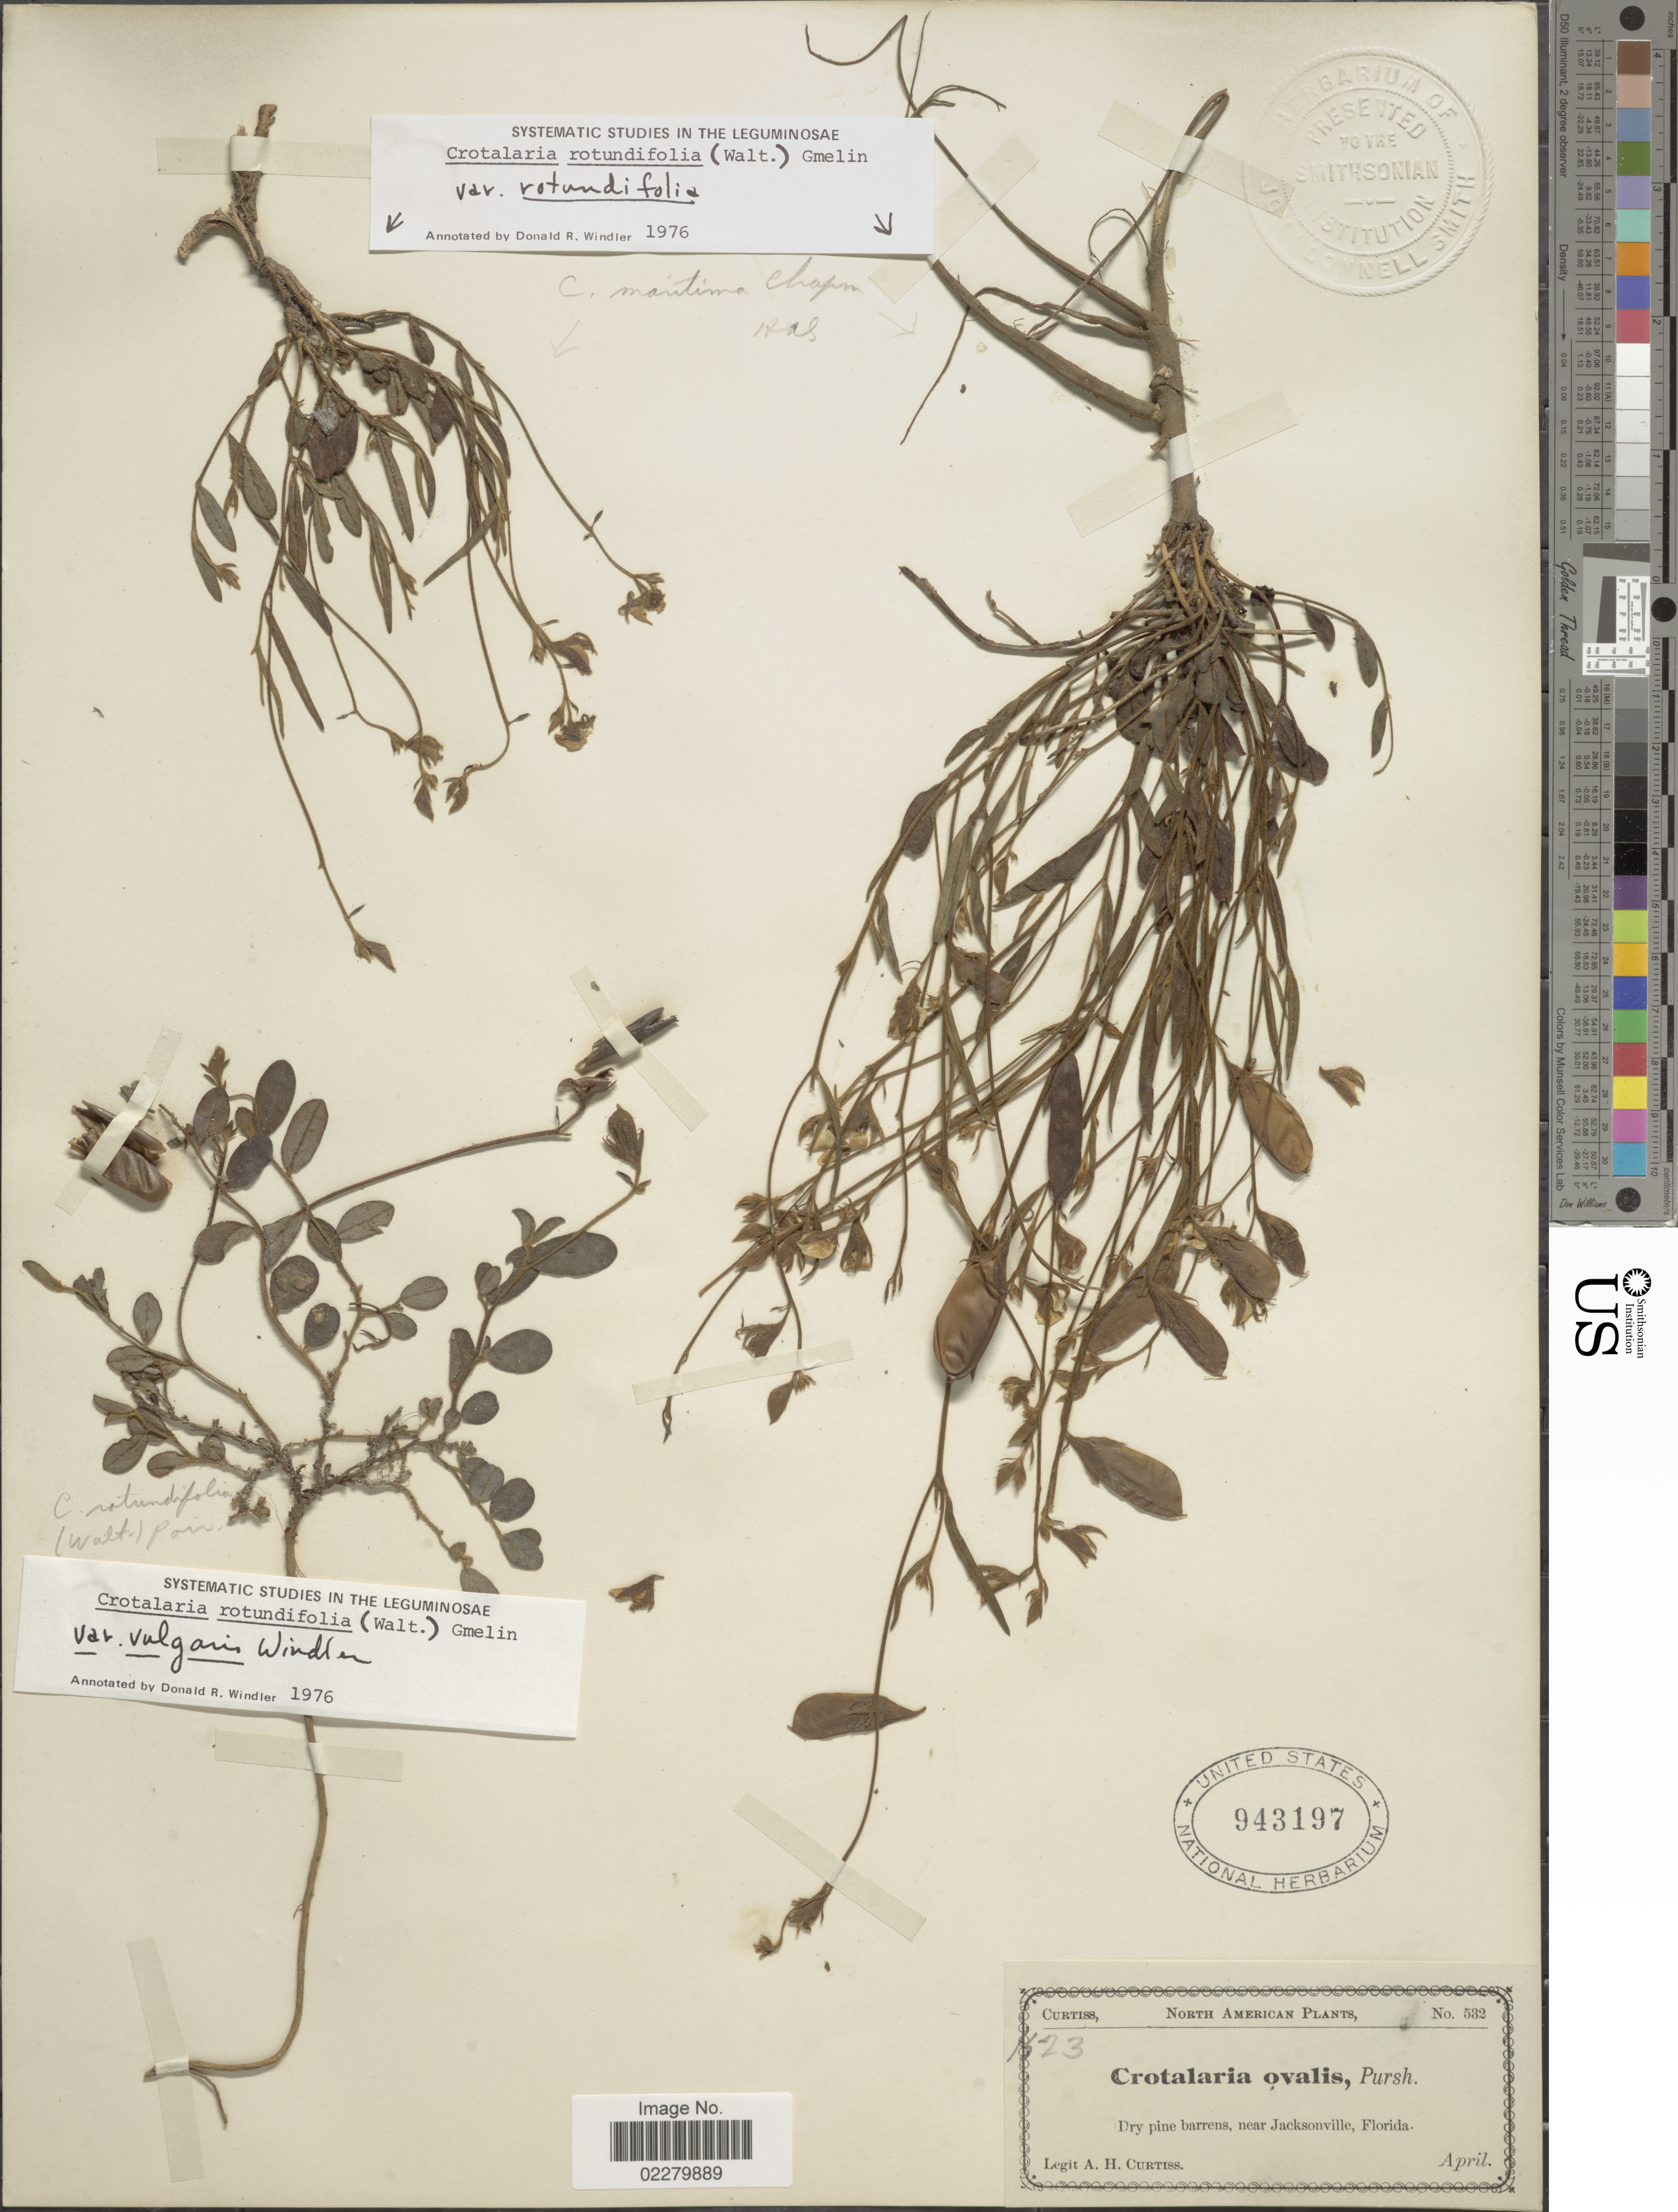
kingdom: Plantae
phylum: Tracheophyta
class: Magnoliopsida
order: Fabales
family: Fabaceae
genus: Crotalaria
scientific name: Crotalaria rotundifolia var. vulgaris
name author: Windler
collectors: A. H. Curtiss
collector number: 532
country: United States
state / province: Florida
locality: Dry pine barrens, near Jacksonville, Florida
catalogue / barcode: US 943197